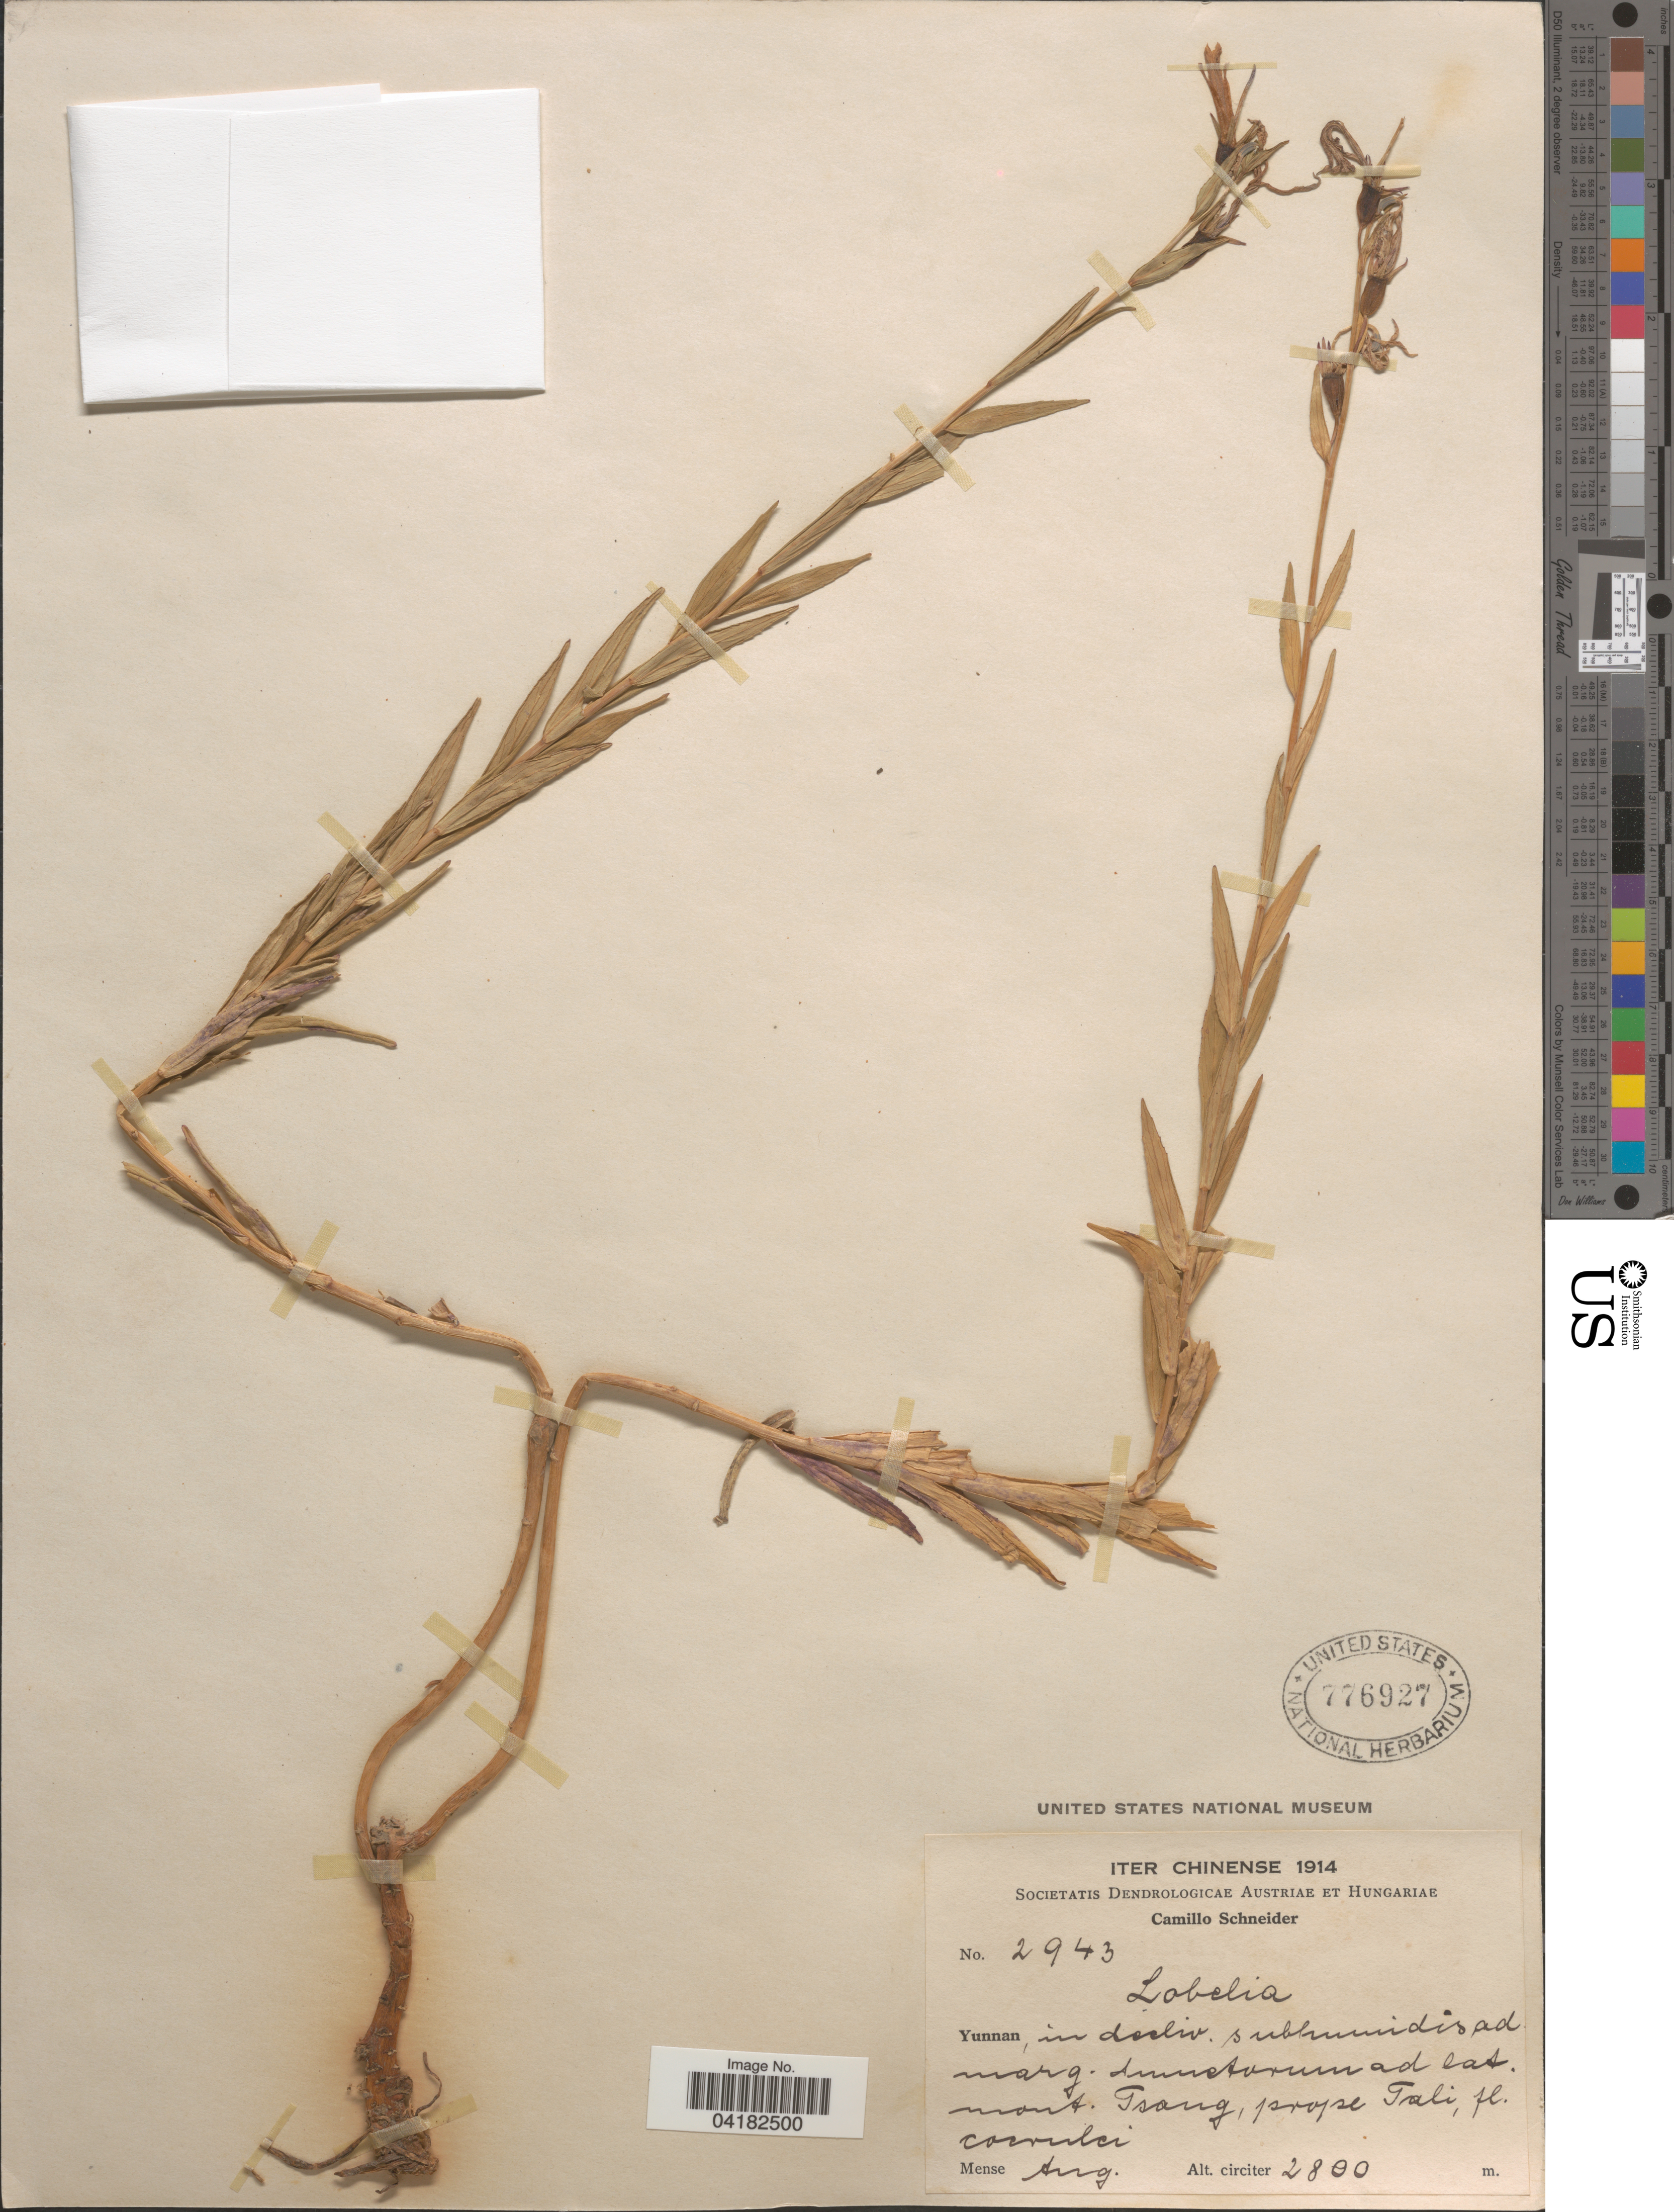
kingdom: Plantae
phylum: Tracheophyta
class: Magnoliopsida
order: Asterales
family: Campanulaceae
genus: Lobelia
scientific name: Lobelia sp.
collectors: C. K. Schneider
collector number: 2943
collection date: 1914-08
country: China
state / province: Yunnan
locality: Iter Chinense 1914. In decliv. subhumidis ad marg. tunctarum [interpreted] ad east. [interpreted] mont. Tsang, prope Tali, fl. coeruleo.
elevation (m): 2800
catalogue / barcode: US 776927